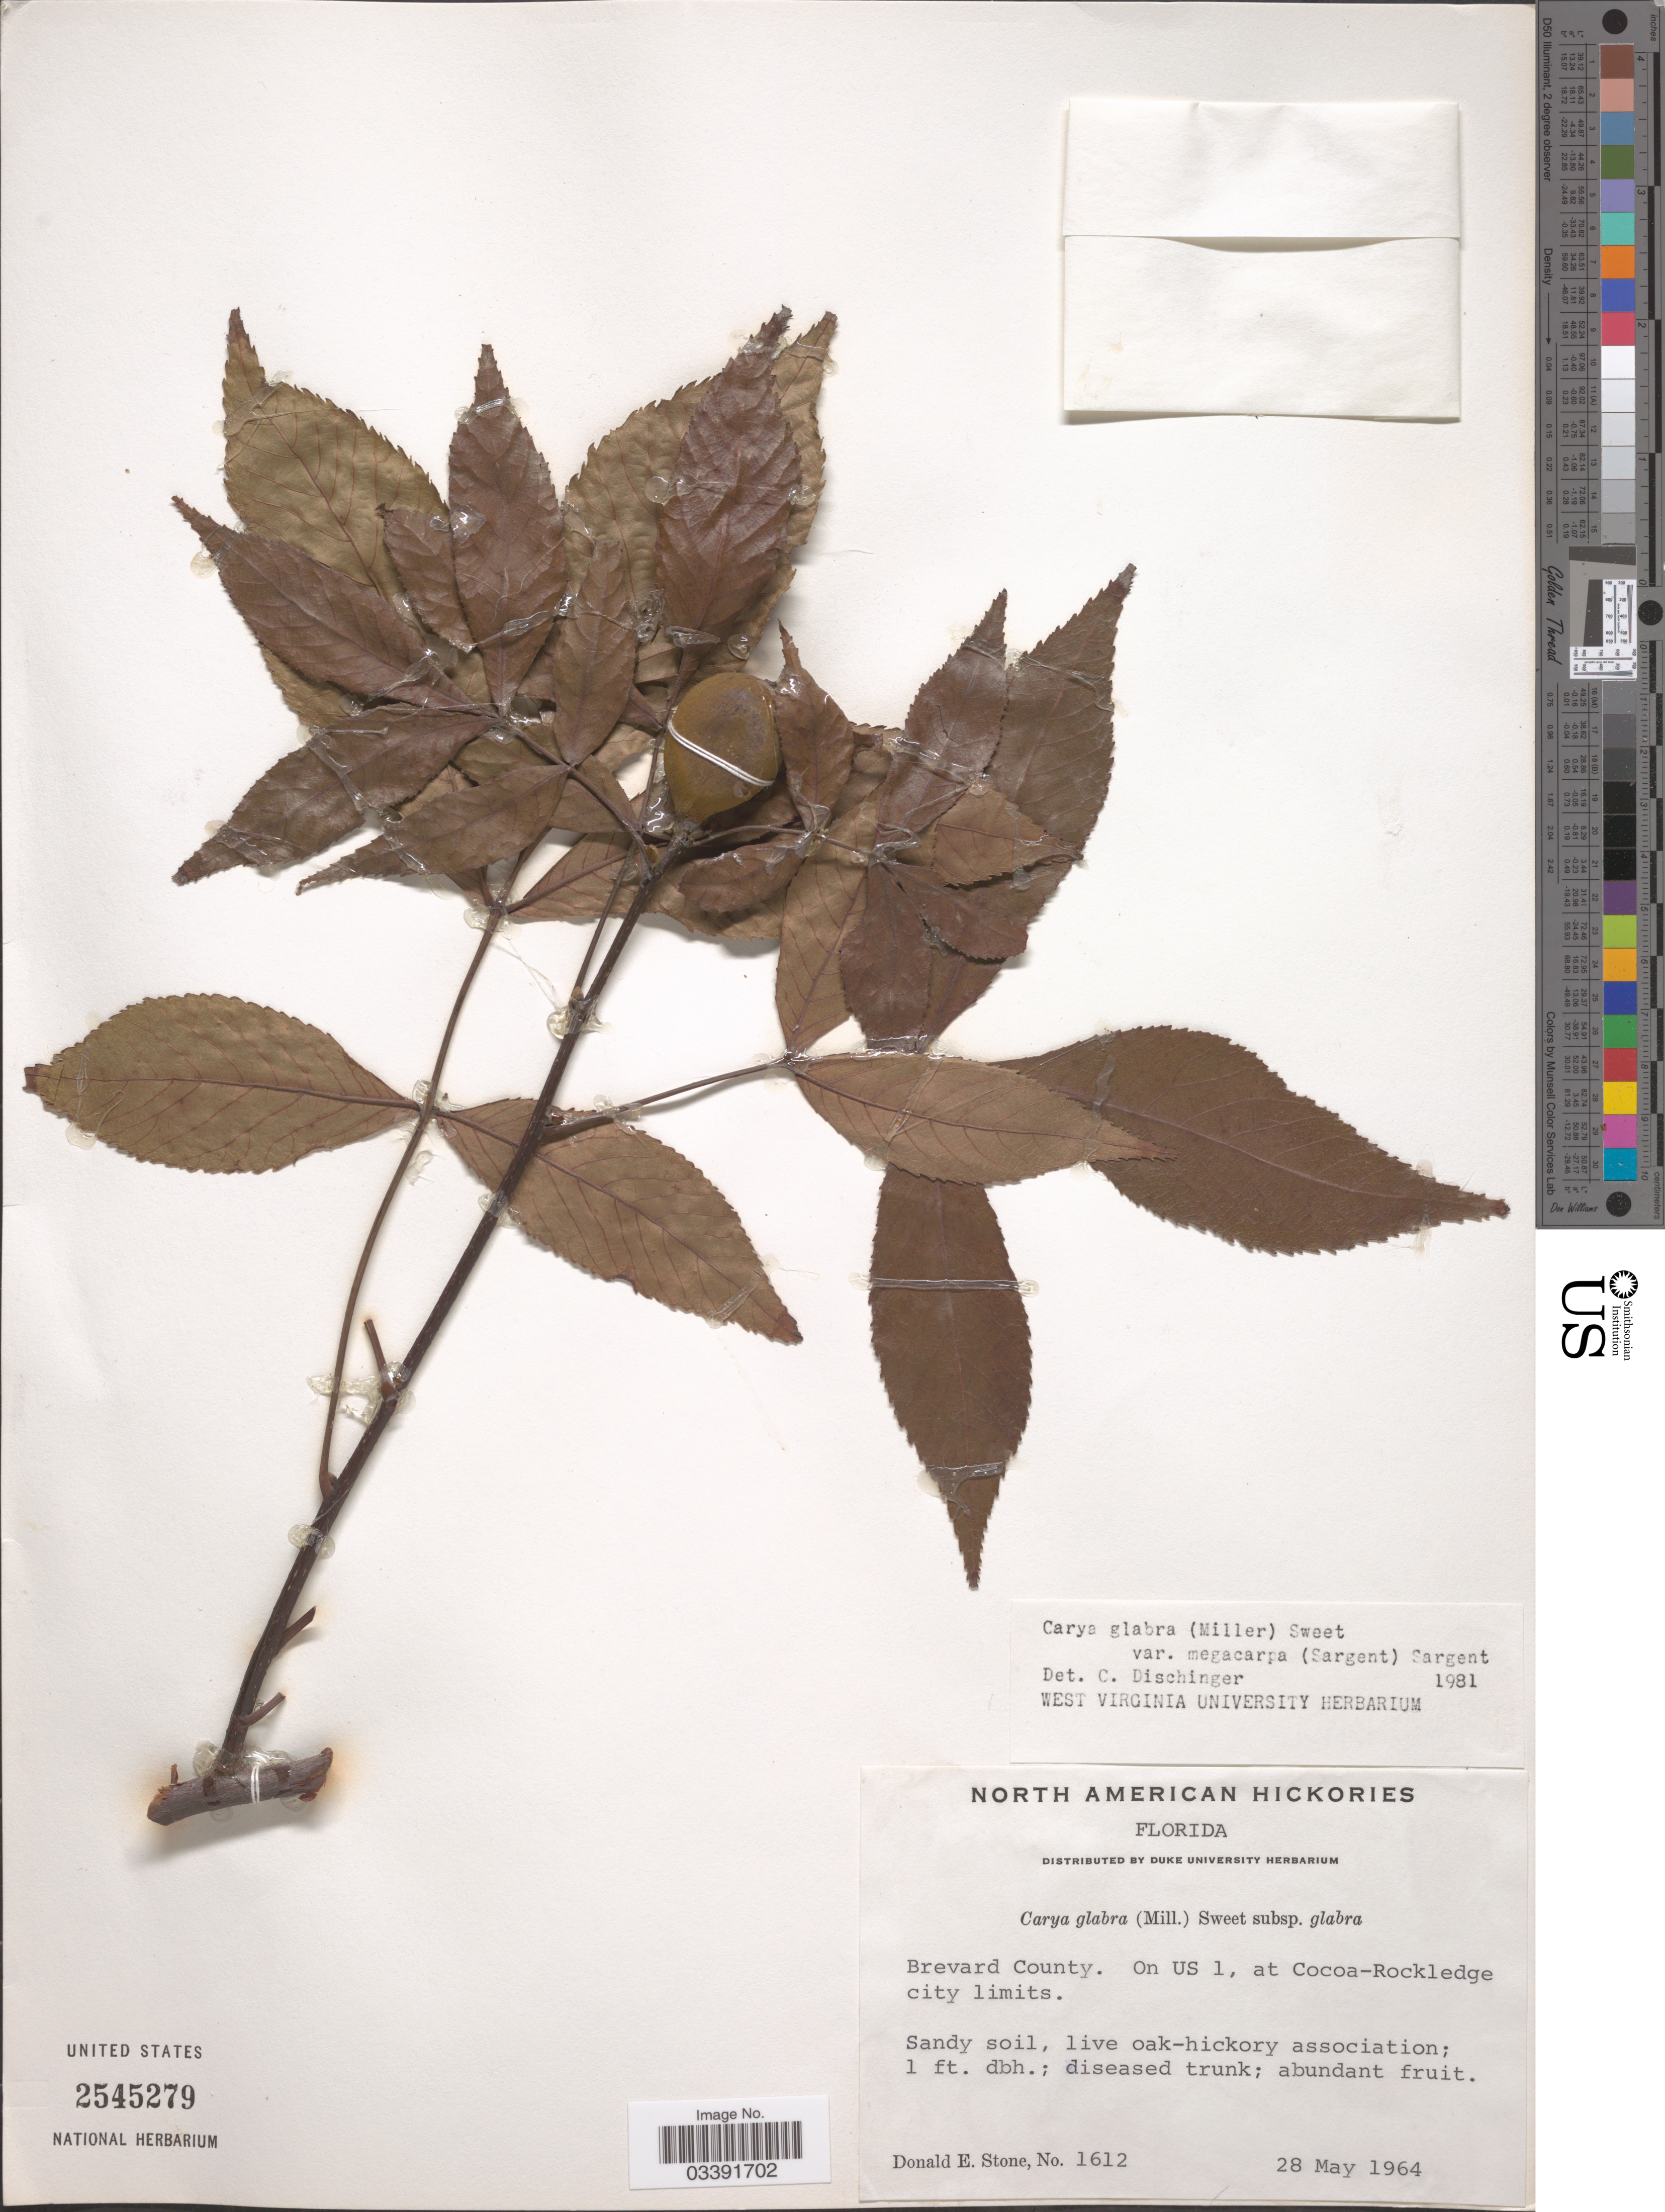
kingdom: Plantae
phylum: Tracheophyta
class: Magnoliopsida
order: Fagales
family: Juglandaceae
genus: Carya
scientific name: Carya glabra var. megacarpa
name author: (Sarg.) Sarg.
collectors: D. Stone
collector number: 1612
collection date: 1964-05-28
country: United States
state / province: Florida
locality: Brevard County. On US 1, at Cocoa-Rockledge city limits.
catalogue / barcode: US 2545279